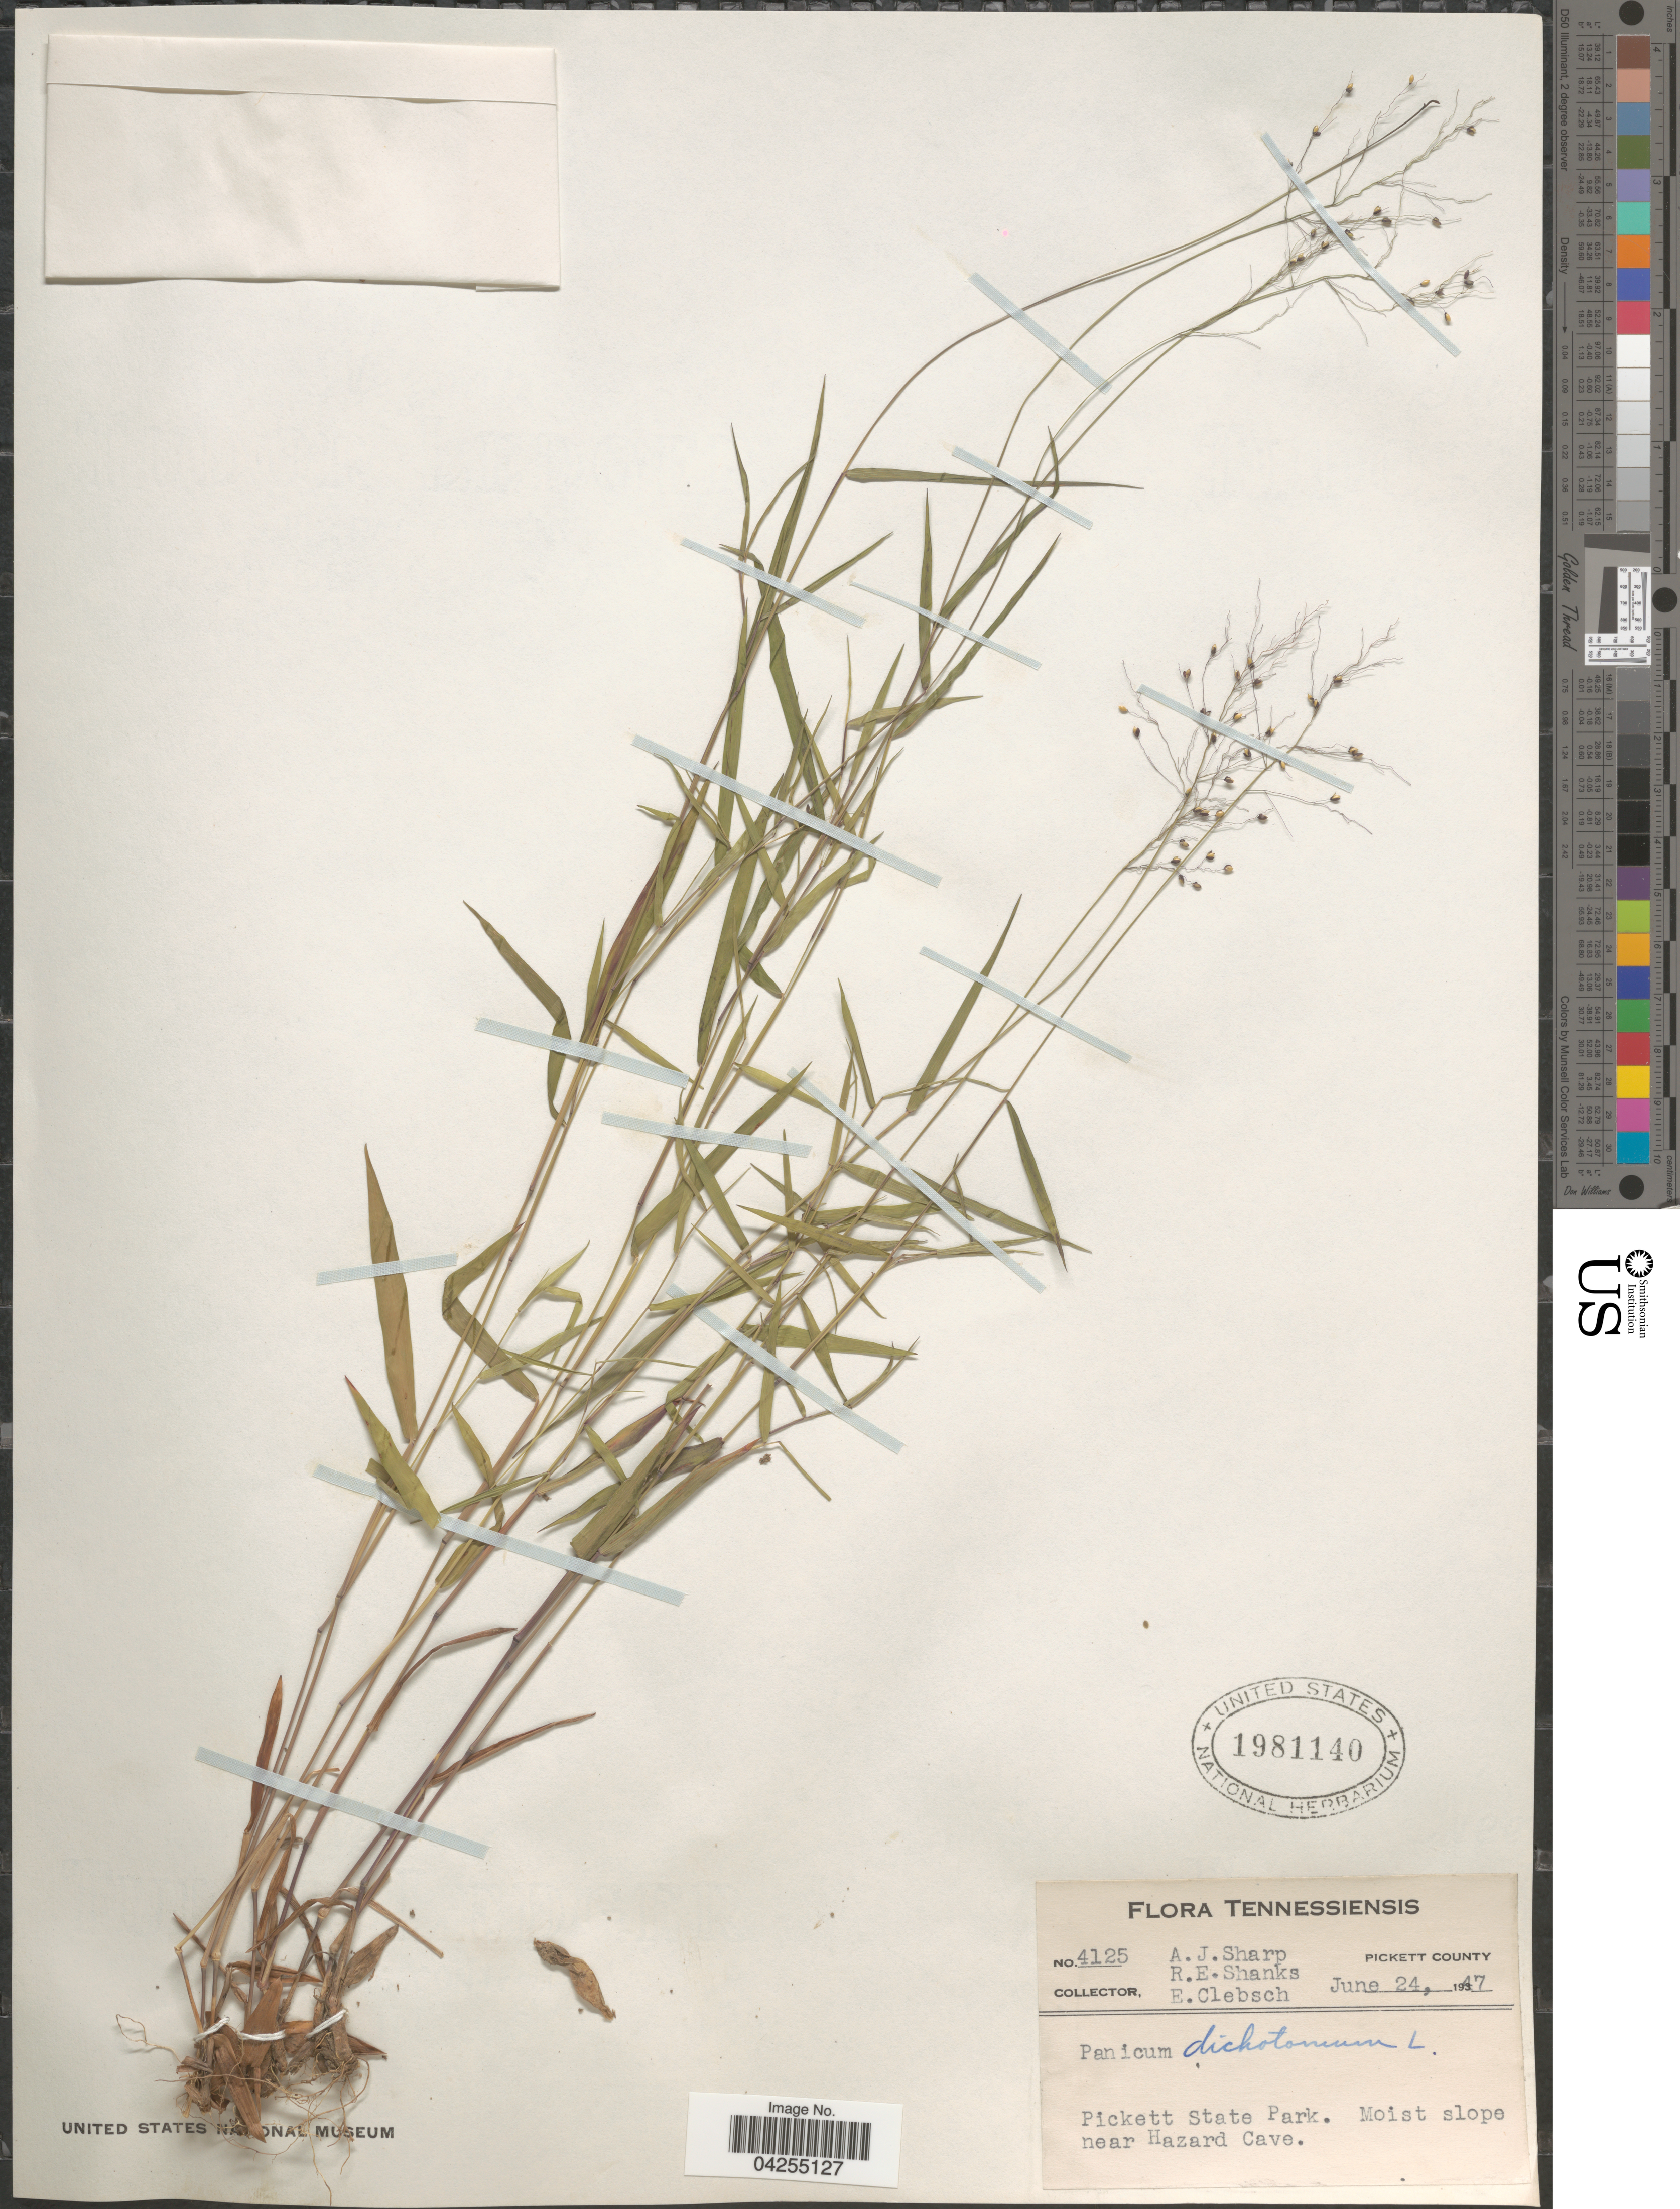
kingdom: Plantae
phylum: Tracheophyta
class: Liliopsida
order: Poales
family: Poaceae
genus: Dichanthelium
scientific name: Dichanthelium dichotomum var. dichotomum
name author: (L.) Gould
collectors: A. J. Sharp, R. Shanks & E. Clebsch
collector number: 4125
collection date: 1947-06-24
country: United States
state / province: Tennessee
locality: Pickett County. Pickett State Park. Moist slope near Hazard Cave.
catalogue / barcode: US 1981140